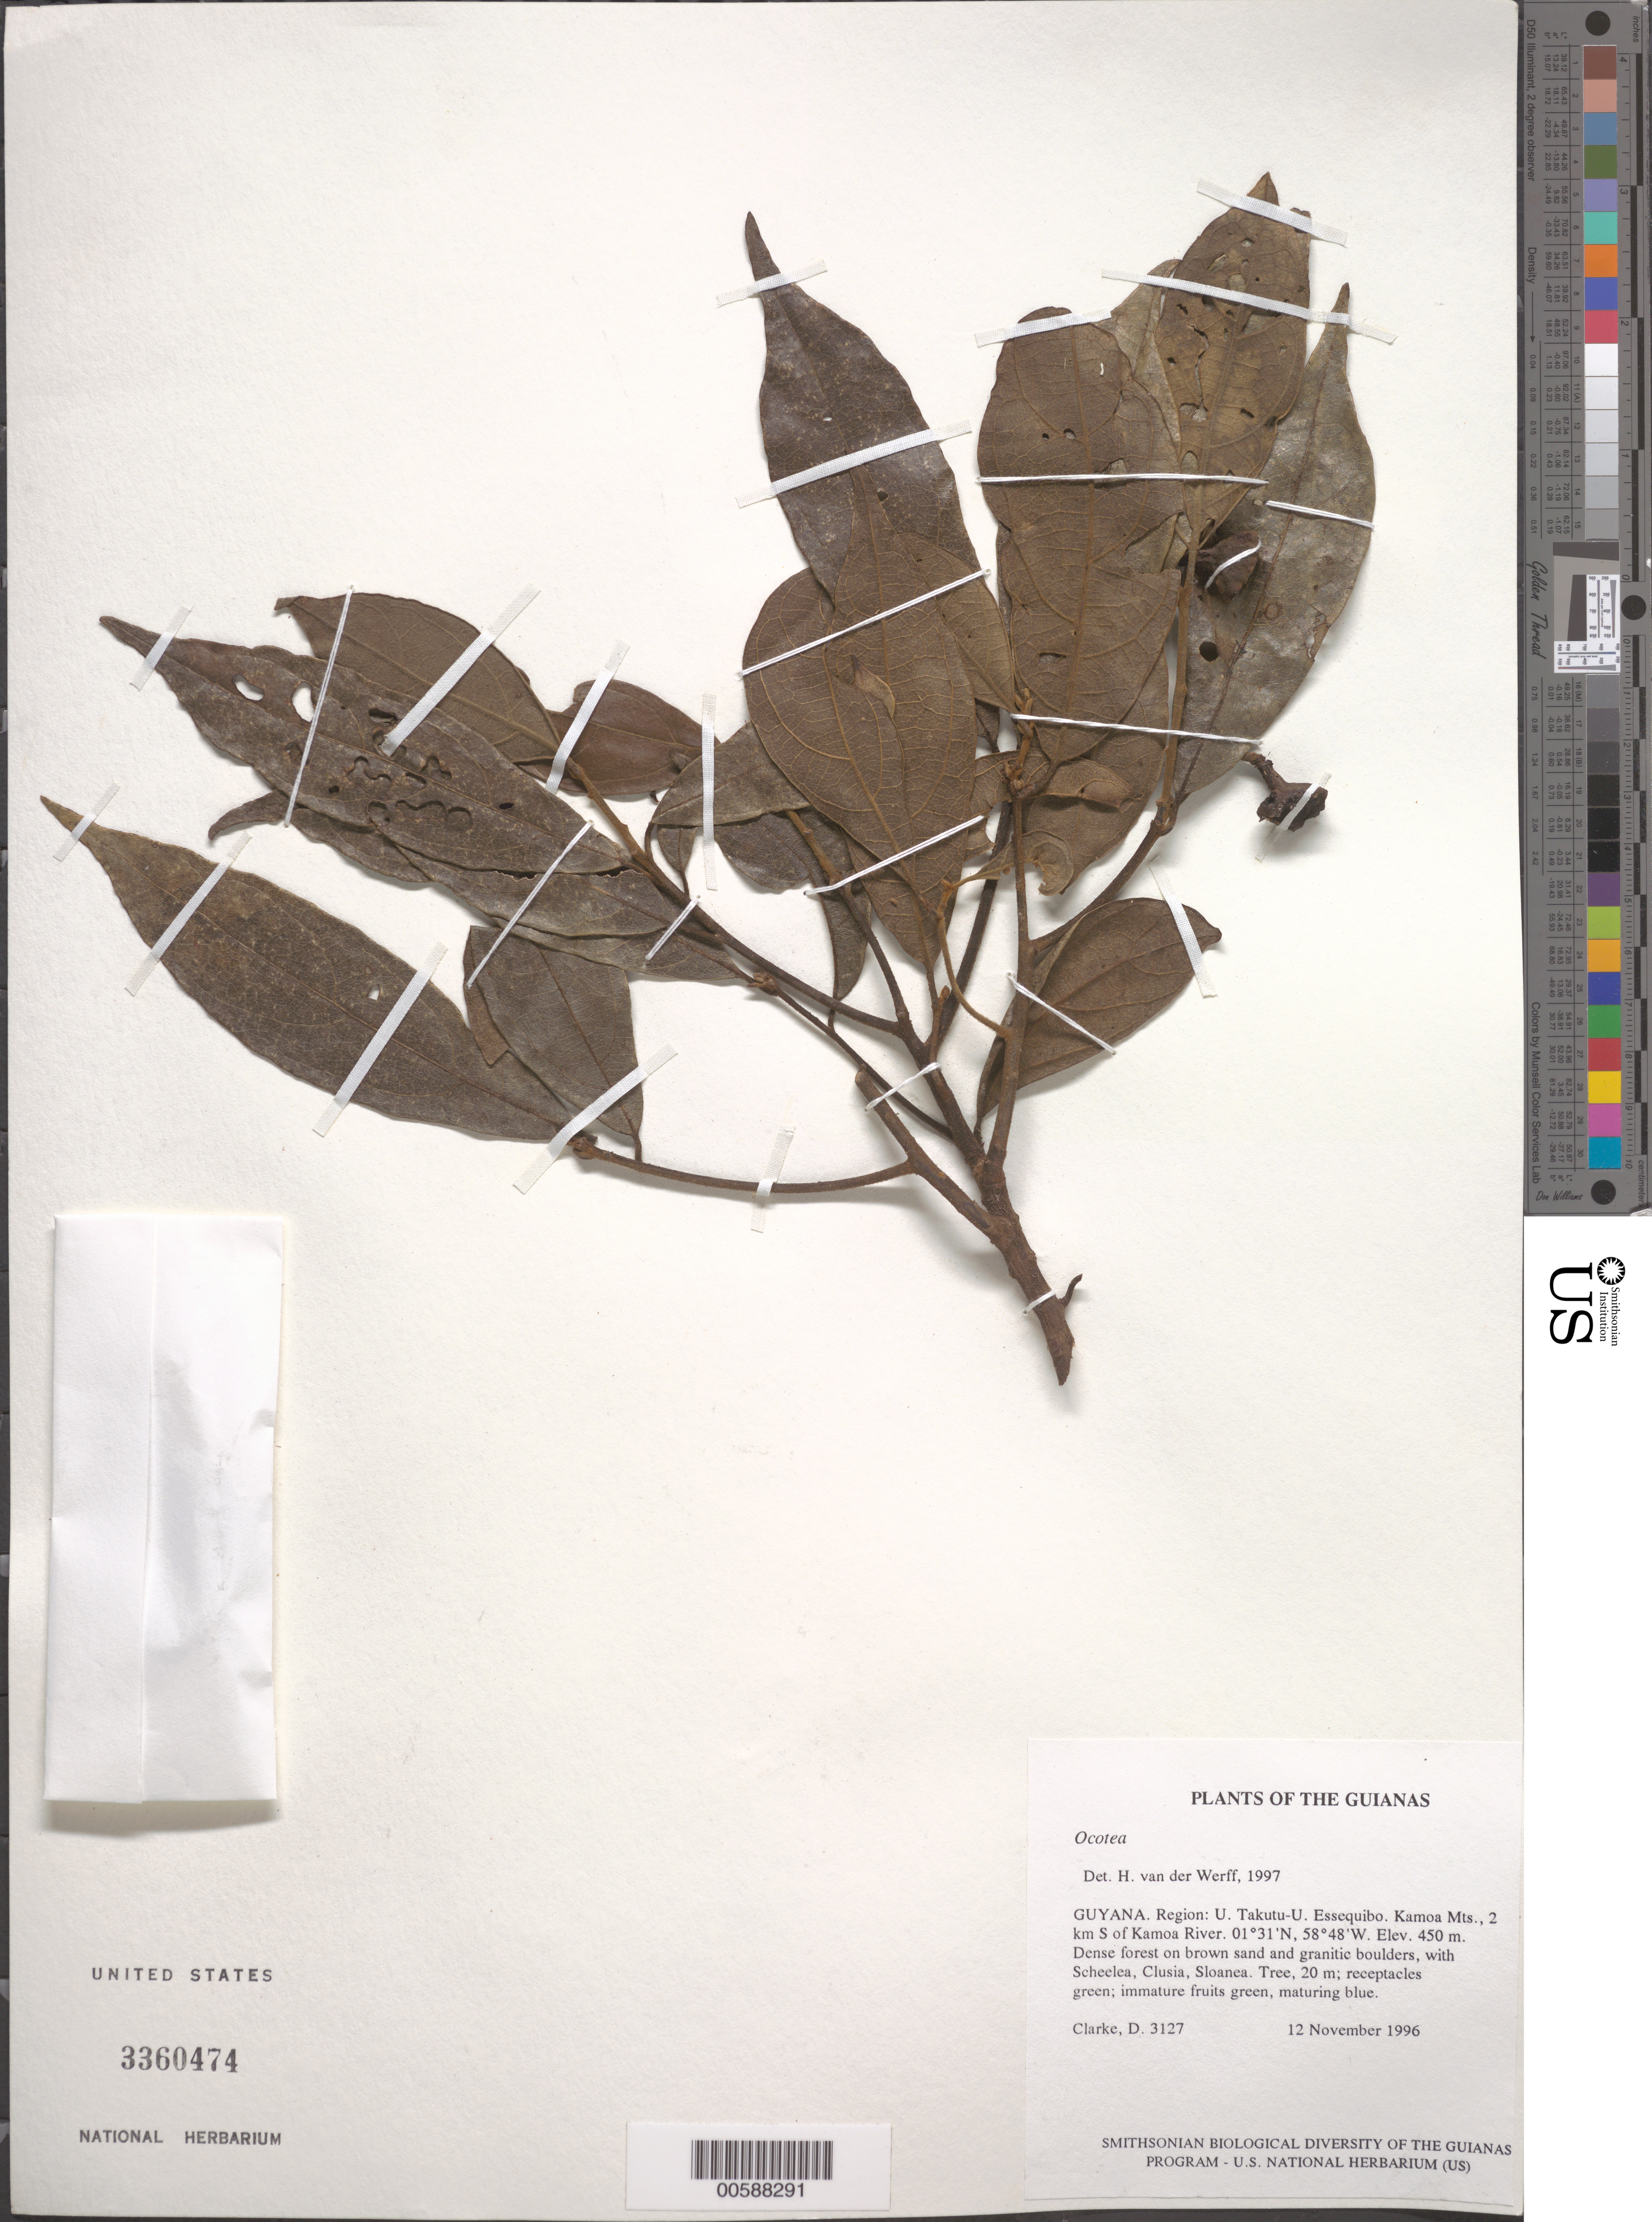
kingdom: Plantae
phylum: Tracheophyta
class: Magnoliopsida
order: Laurales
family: Lauraceae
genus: Ocotea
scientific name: Ocotea sp.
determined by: van der Werff, H., (MO), Missouri Botanical Garden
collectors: H. D. Clarke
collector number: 3127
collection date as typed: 12 November 1996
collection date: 1996-11-12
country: Guyana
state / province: U. Takutu-U. Essequibo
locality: Kamoa Mts., 2 km S of Kamoa River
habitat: Dense forest on brown sand and granitic boulders, with Scheelea, Clusia, Sloanea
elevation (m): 450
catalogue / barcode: US 3360474